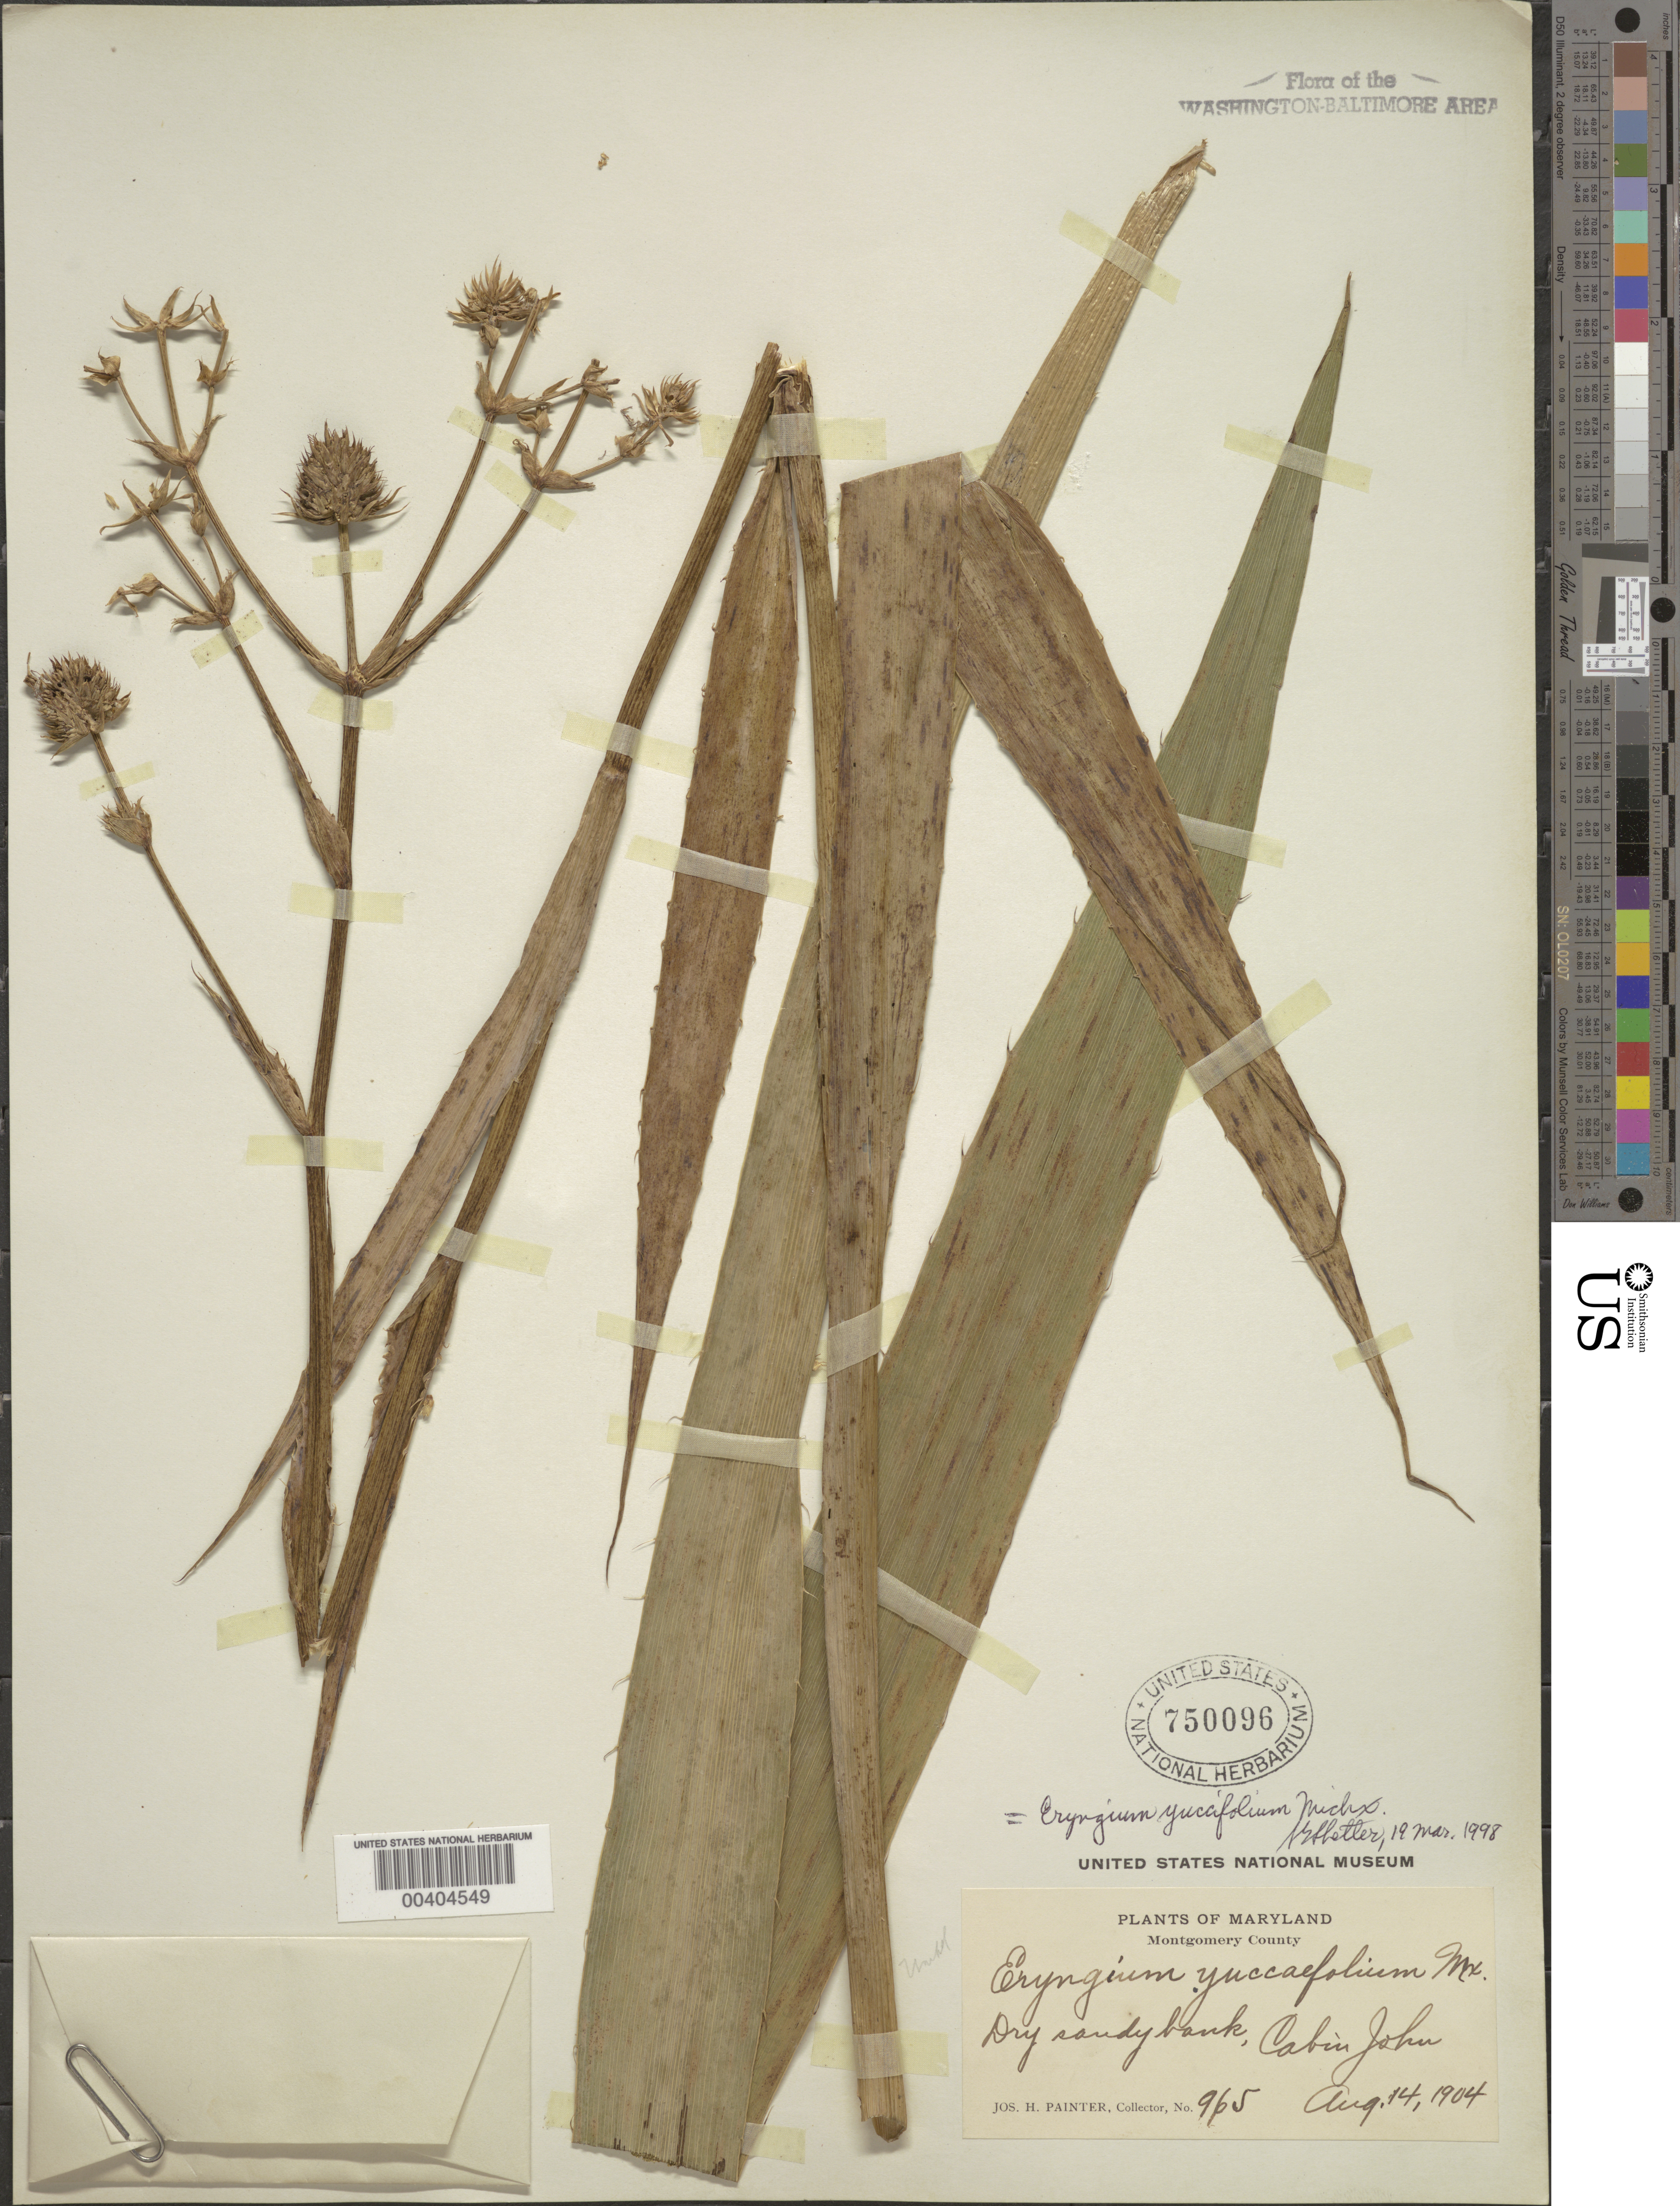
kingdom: Plantae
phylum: Tracheophyta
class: Magnoliopsida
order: Apiales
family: Apiaceae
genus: Eryngium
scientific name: Eryngium yuccifolium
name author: Michx.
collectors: J. H. Painter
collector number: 965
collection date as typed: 14 Aug 1904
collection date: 1904-08-14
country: United States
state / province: Maryland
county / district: Montgomery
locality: Cabin John C. & O. Canal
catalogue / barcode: US 750096